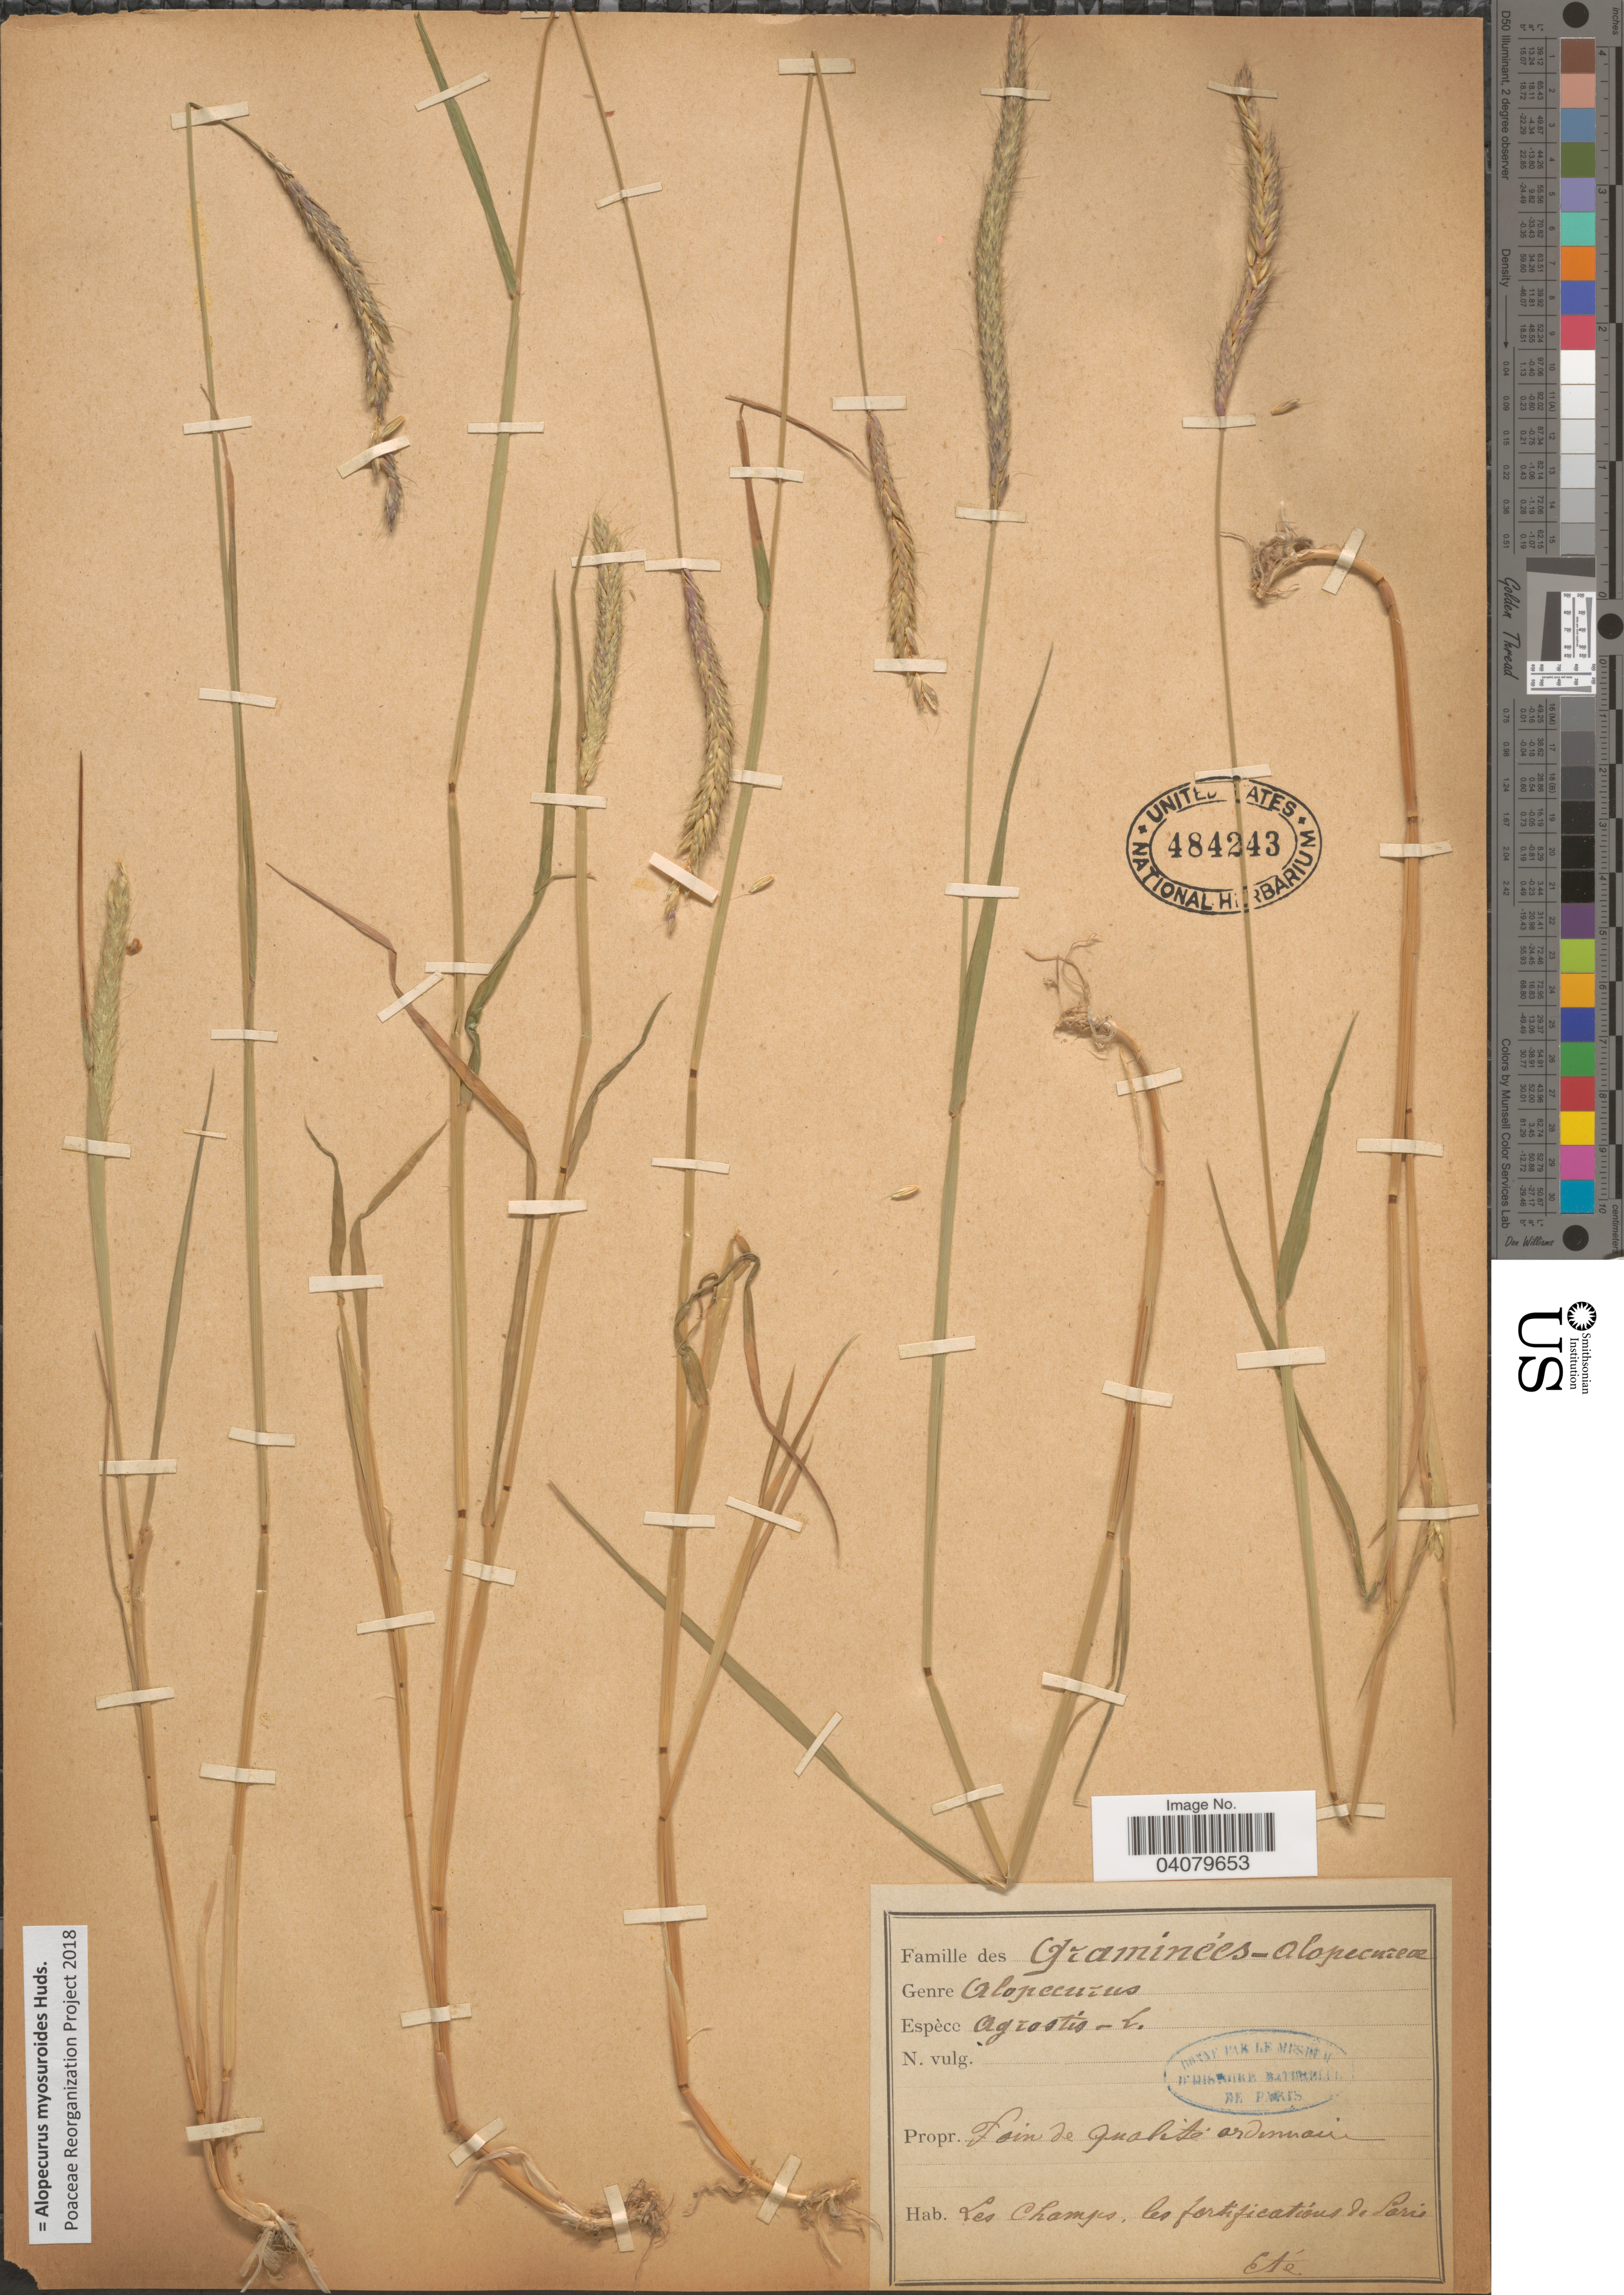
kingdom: Plantae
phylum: Tracheophyta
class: Liliopsida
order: Poales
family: Poaceae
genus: Alopecurus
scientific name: Alopecurus myosuroides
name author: Huds.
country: France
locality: Les Champs, les fortifications de Paris.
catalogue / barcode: US 484243